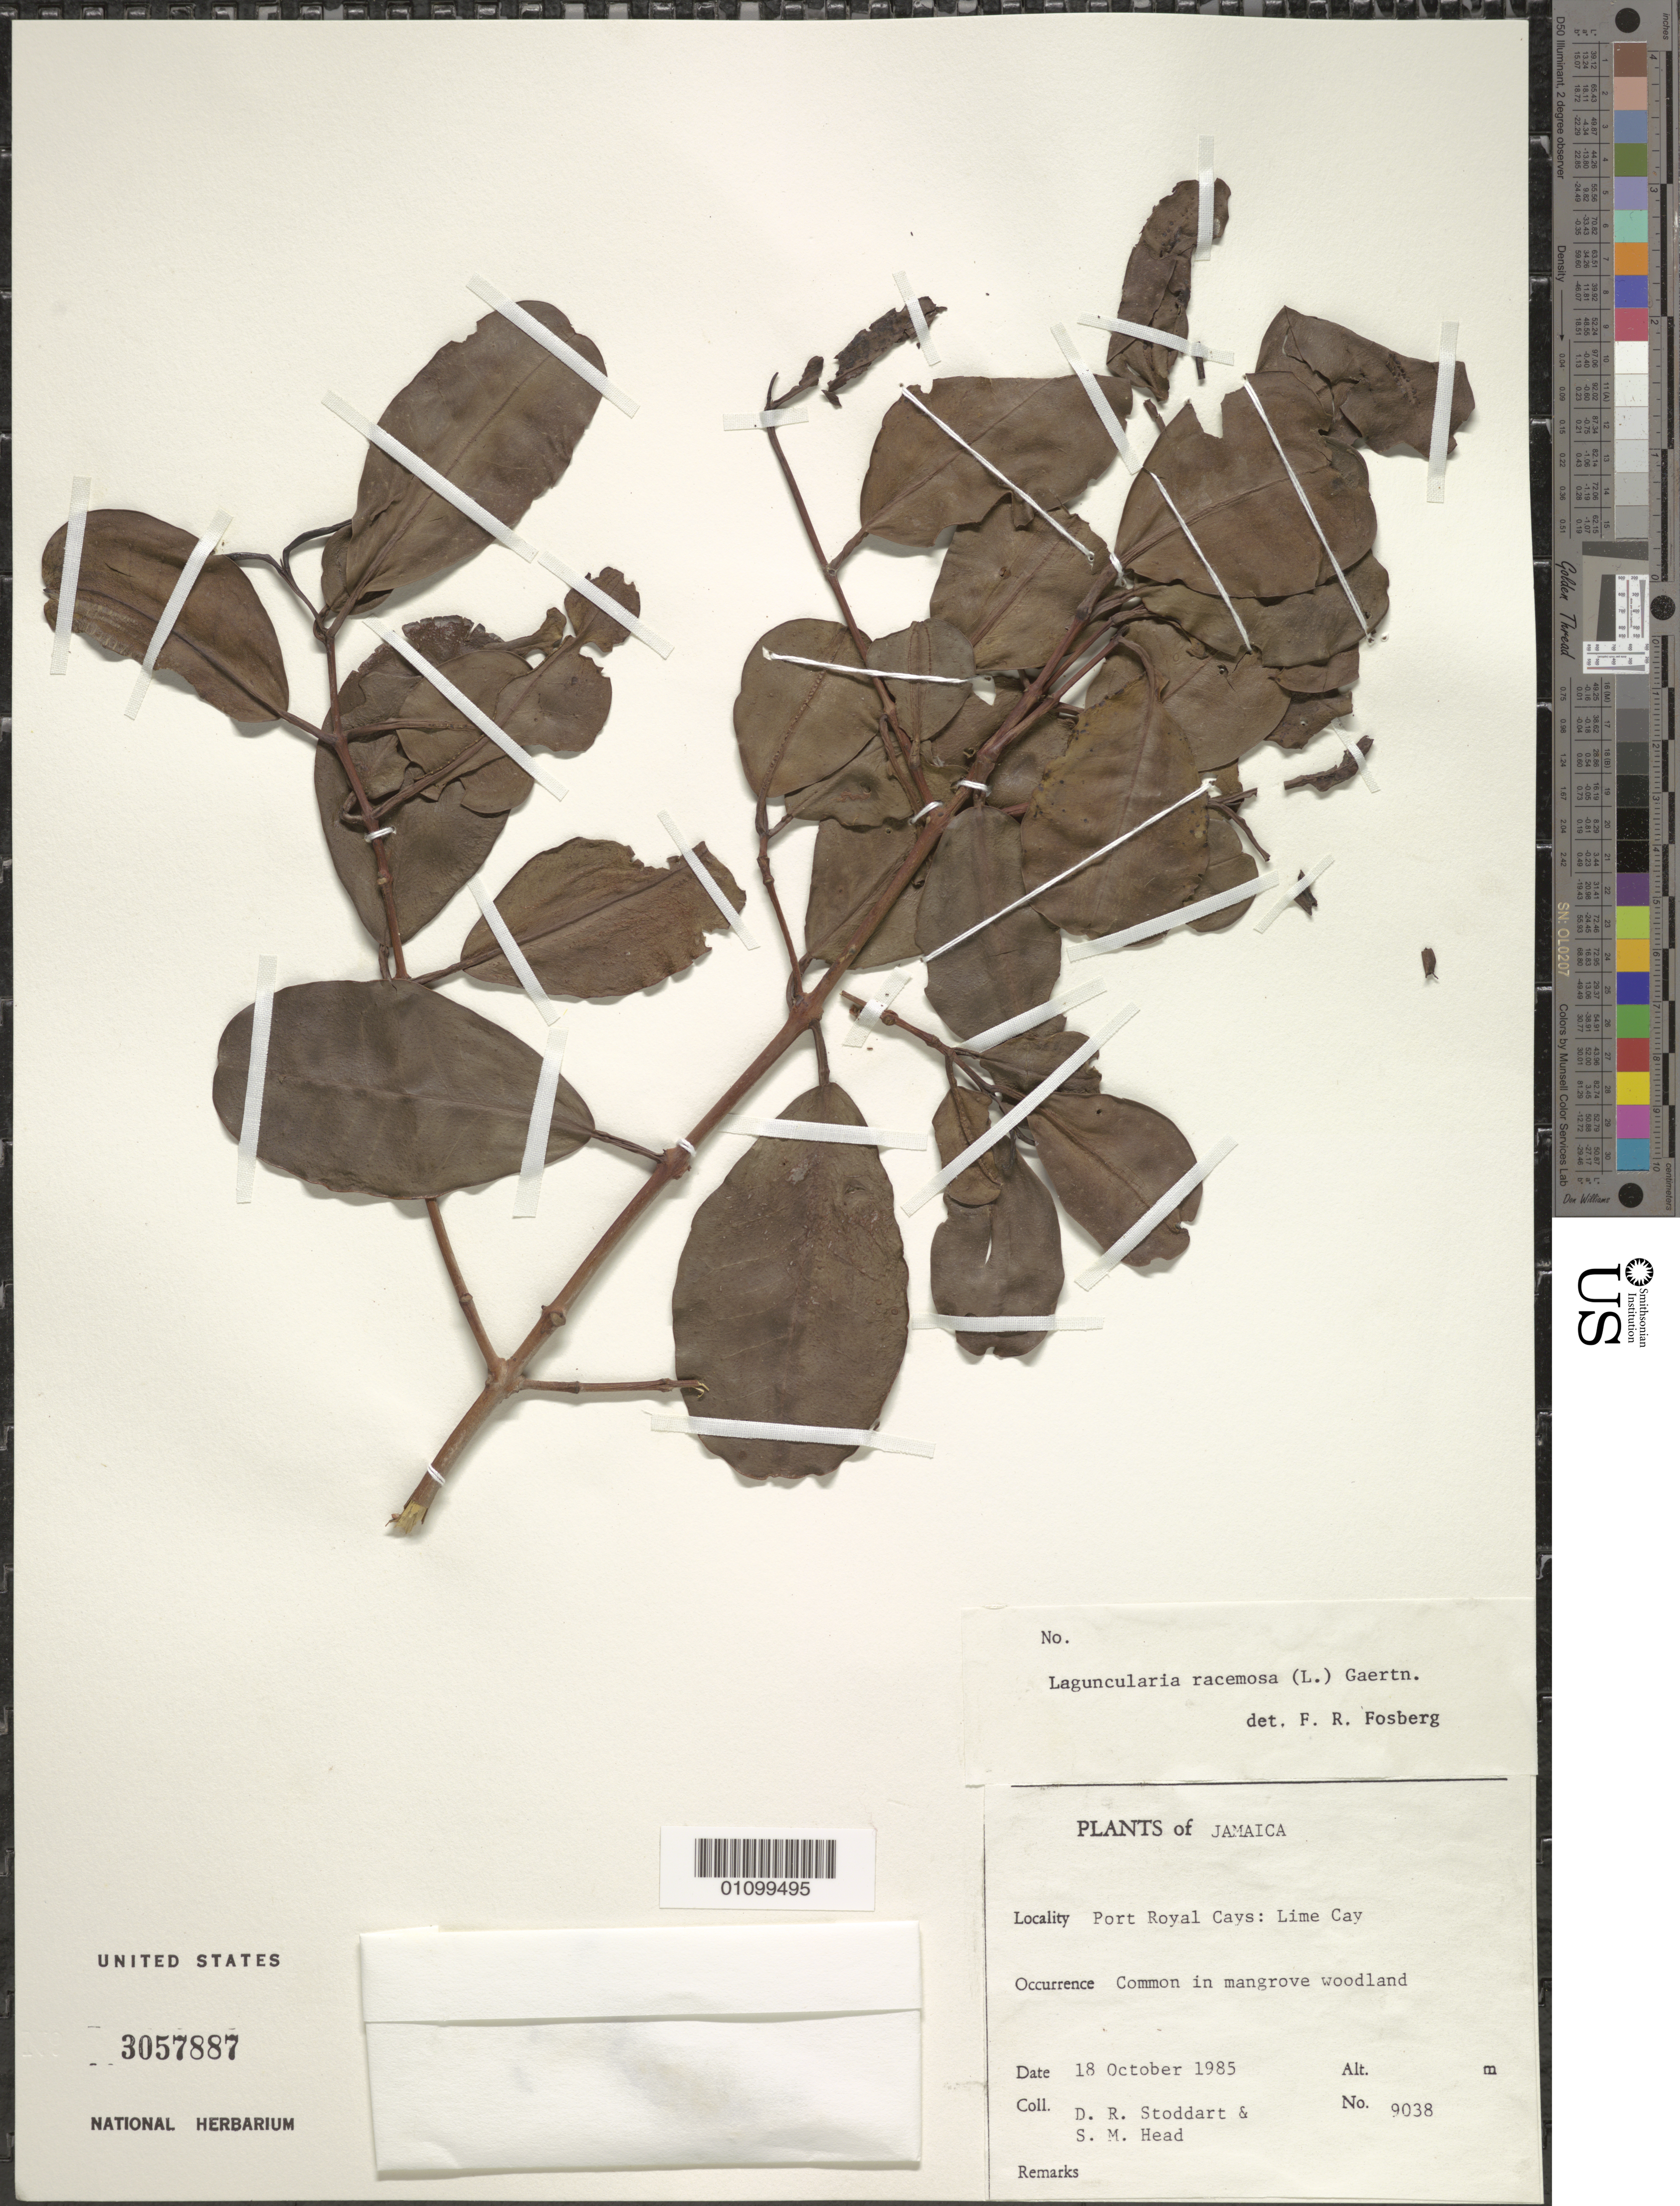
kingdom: Plantae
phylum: Tracheophyta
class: Magnoliopsida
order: Myrtales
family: Combretaceae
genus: Laguncularia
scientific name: Laguncularia racemosa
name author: (L.) C.F. Gaertn.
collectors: D. R. Stoddart & S. Head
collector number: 9038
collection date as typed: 18 Oct 1985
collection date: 1985-10-18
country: Jamaica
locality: Port Royal Cays: Lime Cay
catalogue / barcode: US 3057887